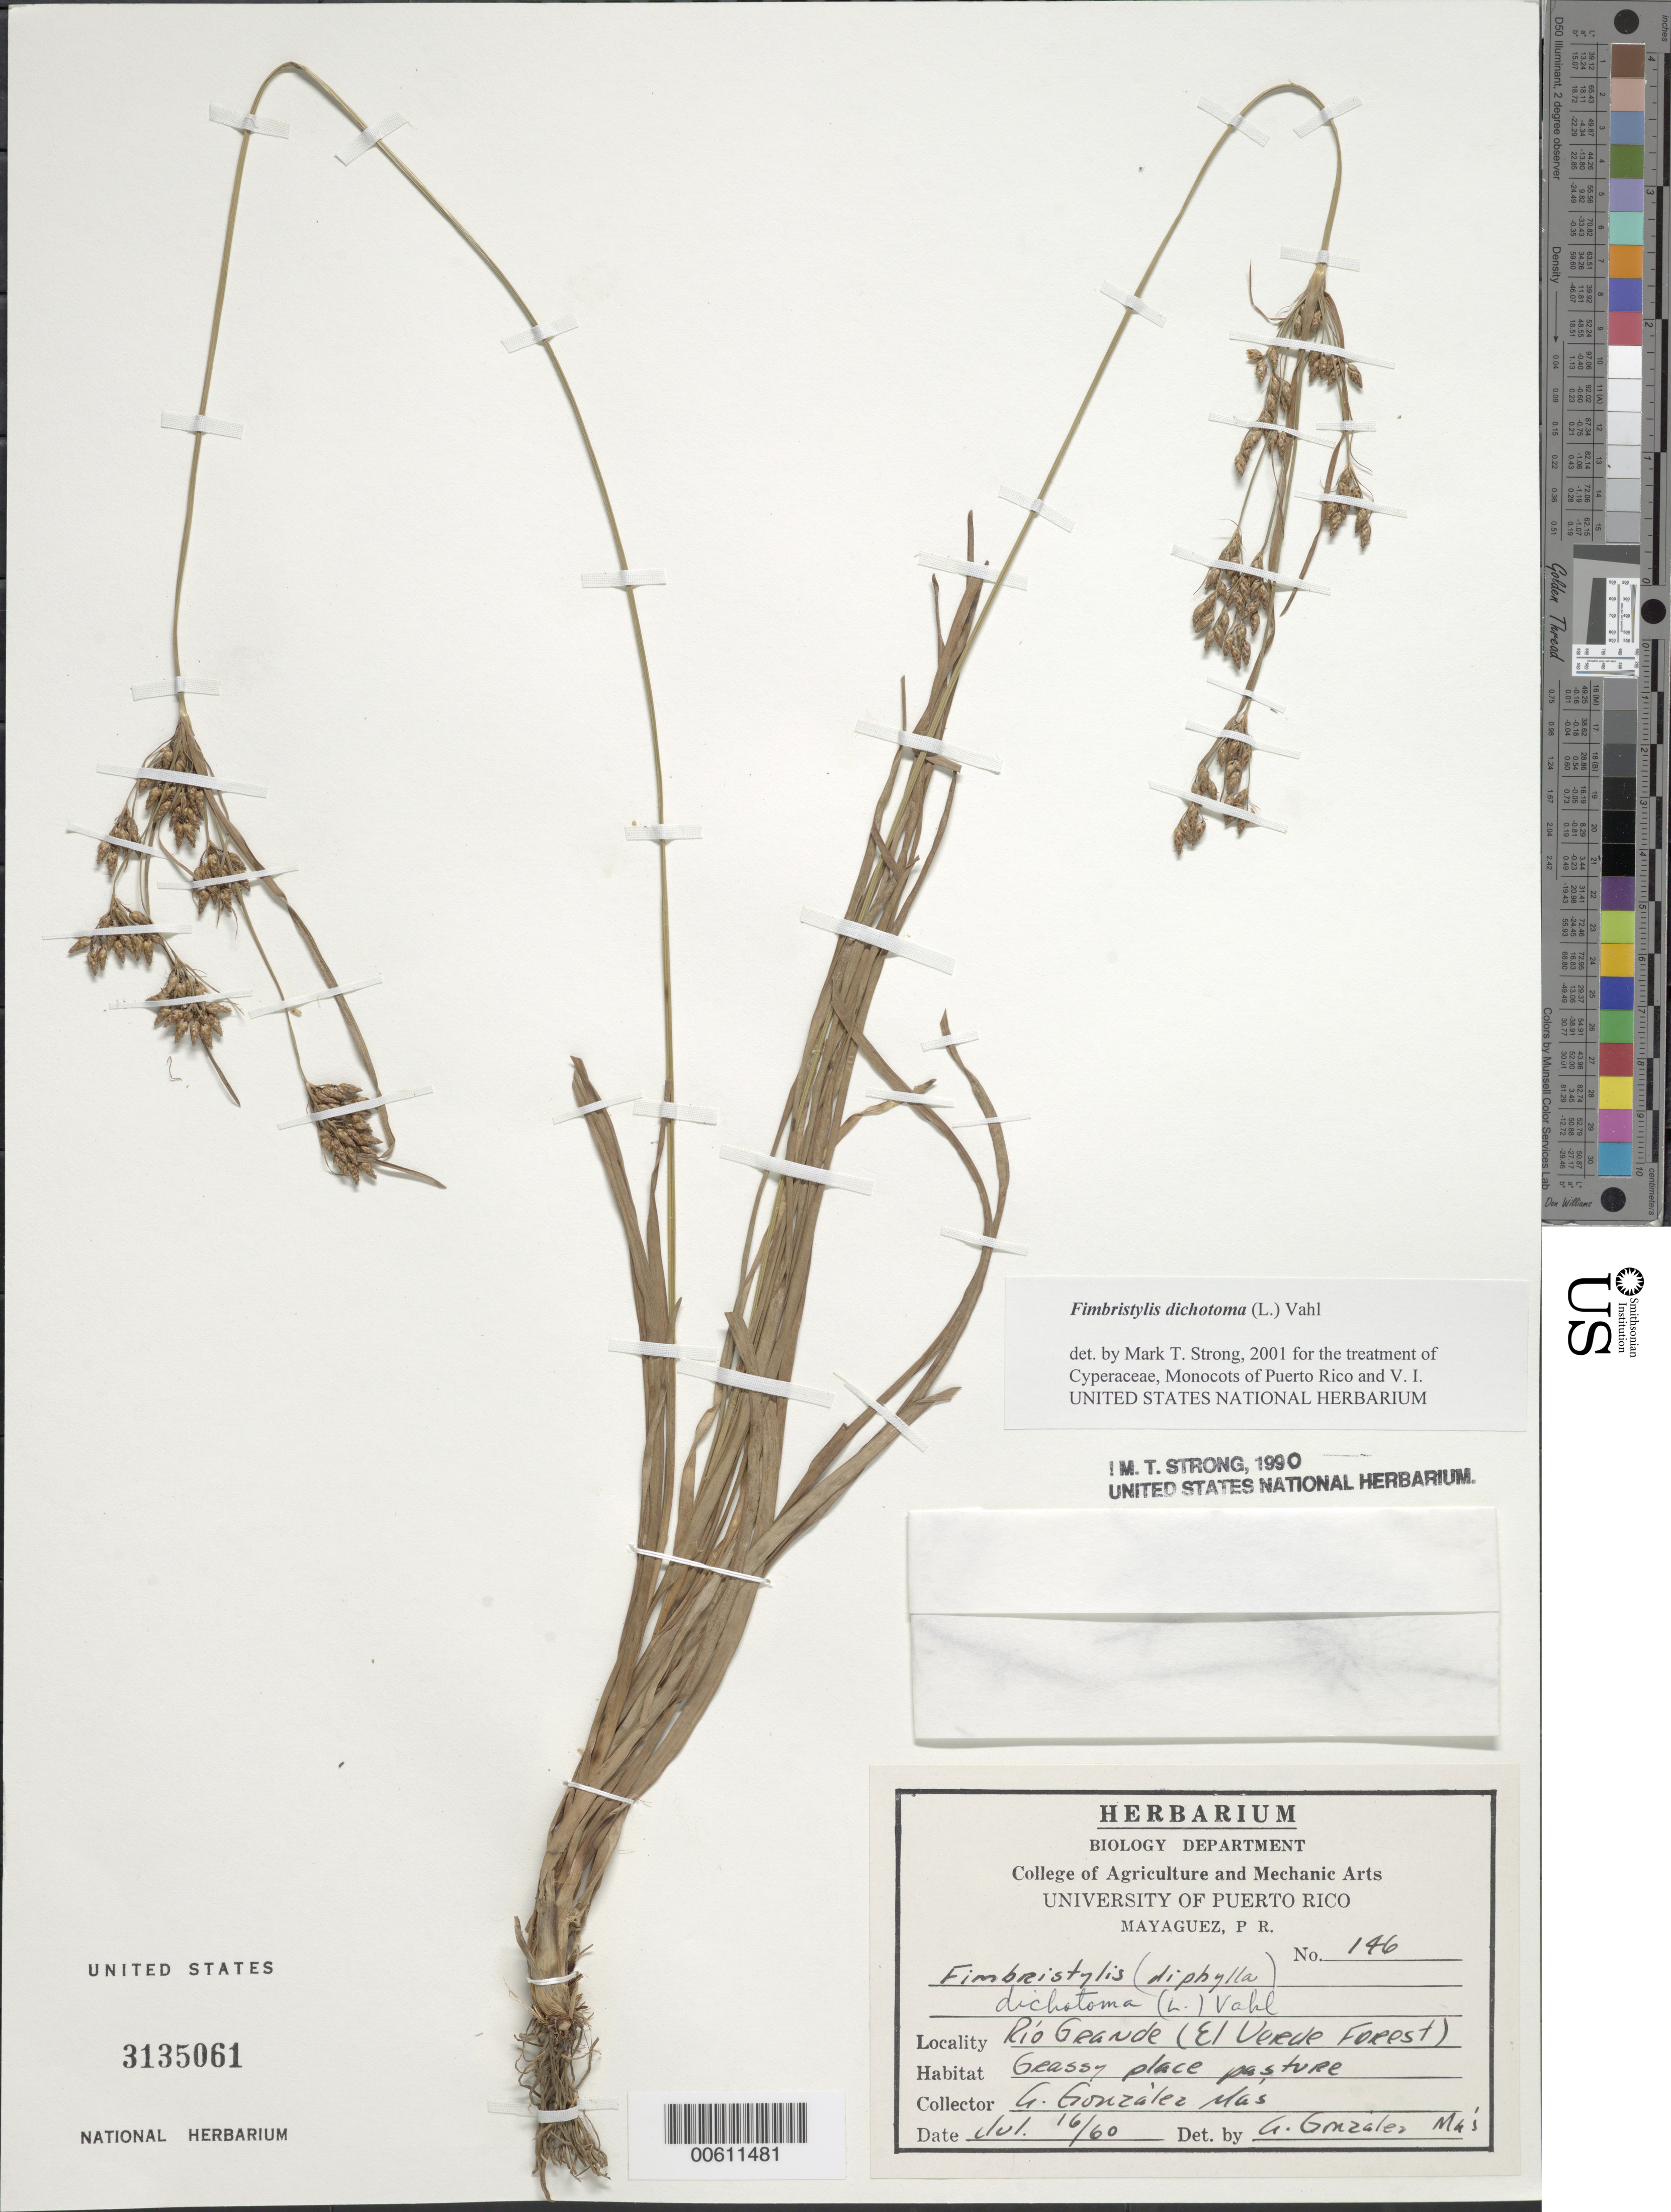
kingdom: Plantae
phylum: Tracheophyta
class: Liliopsida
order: Poales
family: Cyperaceae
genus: Fimbristylis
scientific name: Fimbristylis dichotoma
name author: (L.) Vahl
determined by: Strong, M. T., (US), Smithsonian Institution - National Museum of Natural History (UNITED STATES)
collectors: A. González Más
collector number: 146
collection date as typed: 16 Jul 1960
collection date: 1960-07-16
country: Puerto Rico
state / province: Río Grande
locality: Río Grande: El Verde Forest.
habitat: Pasture.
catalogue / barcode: US 3135061